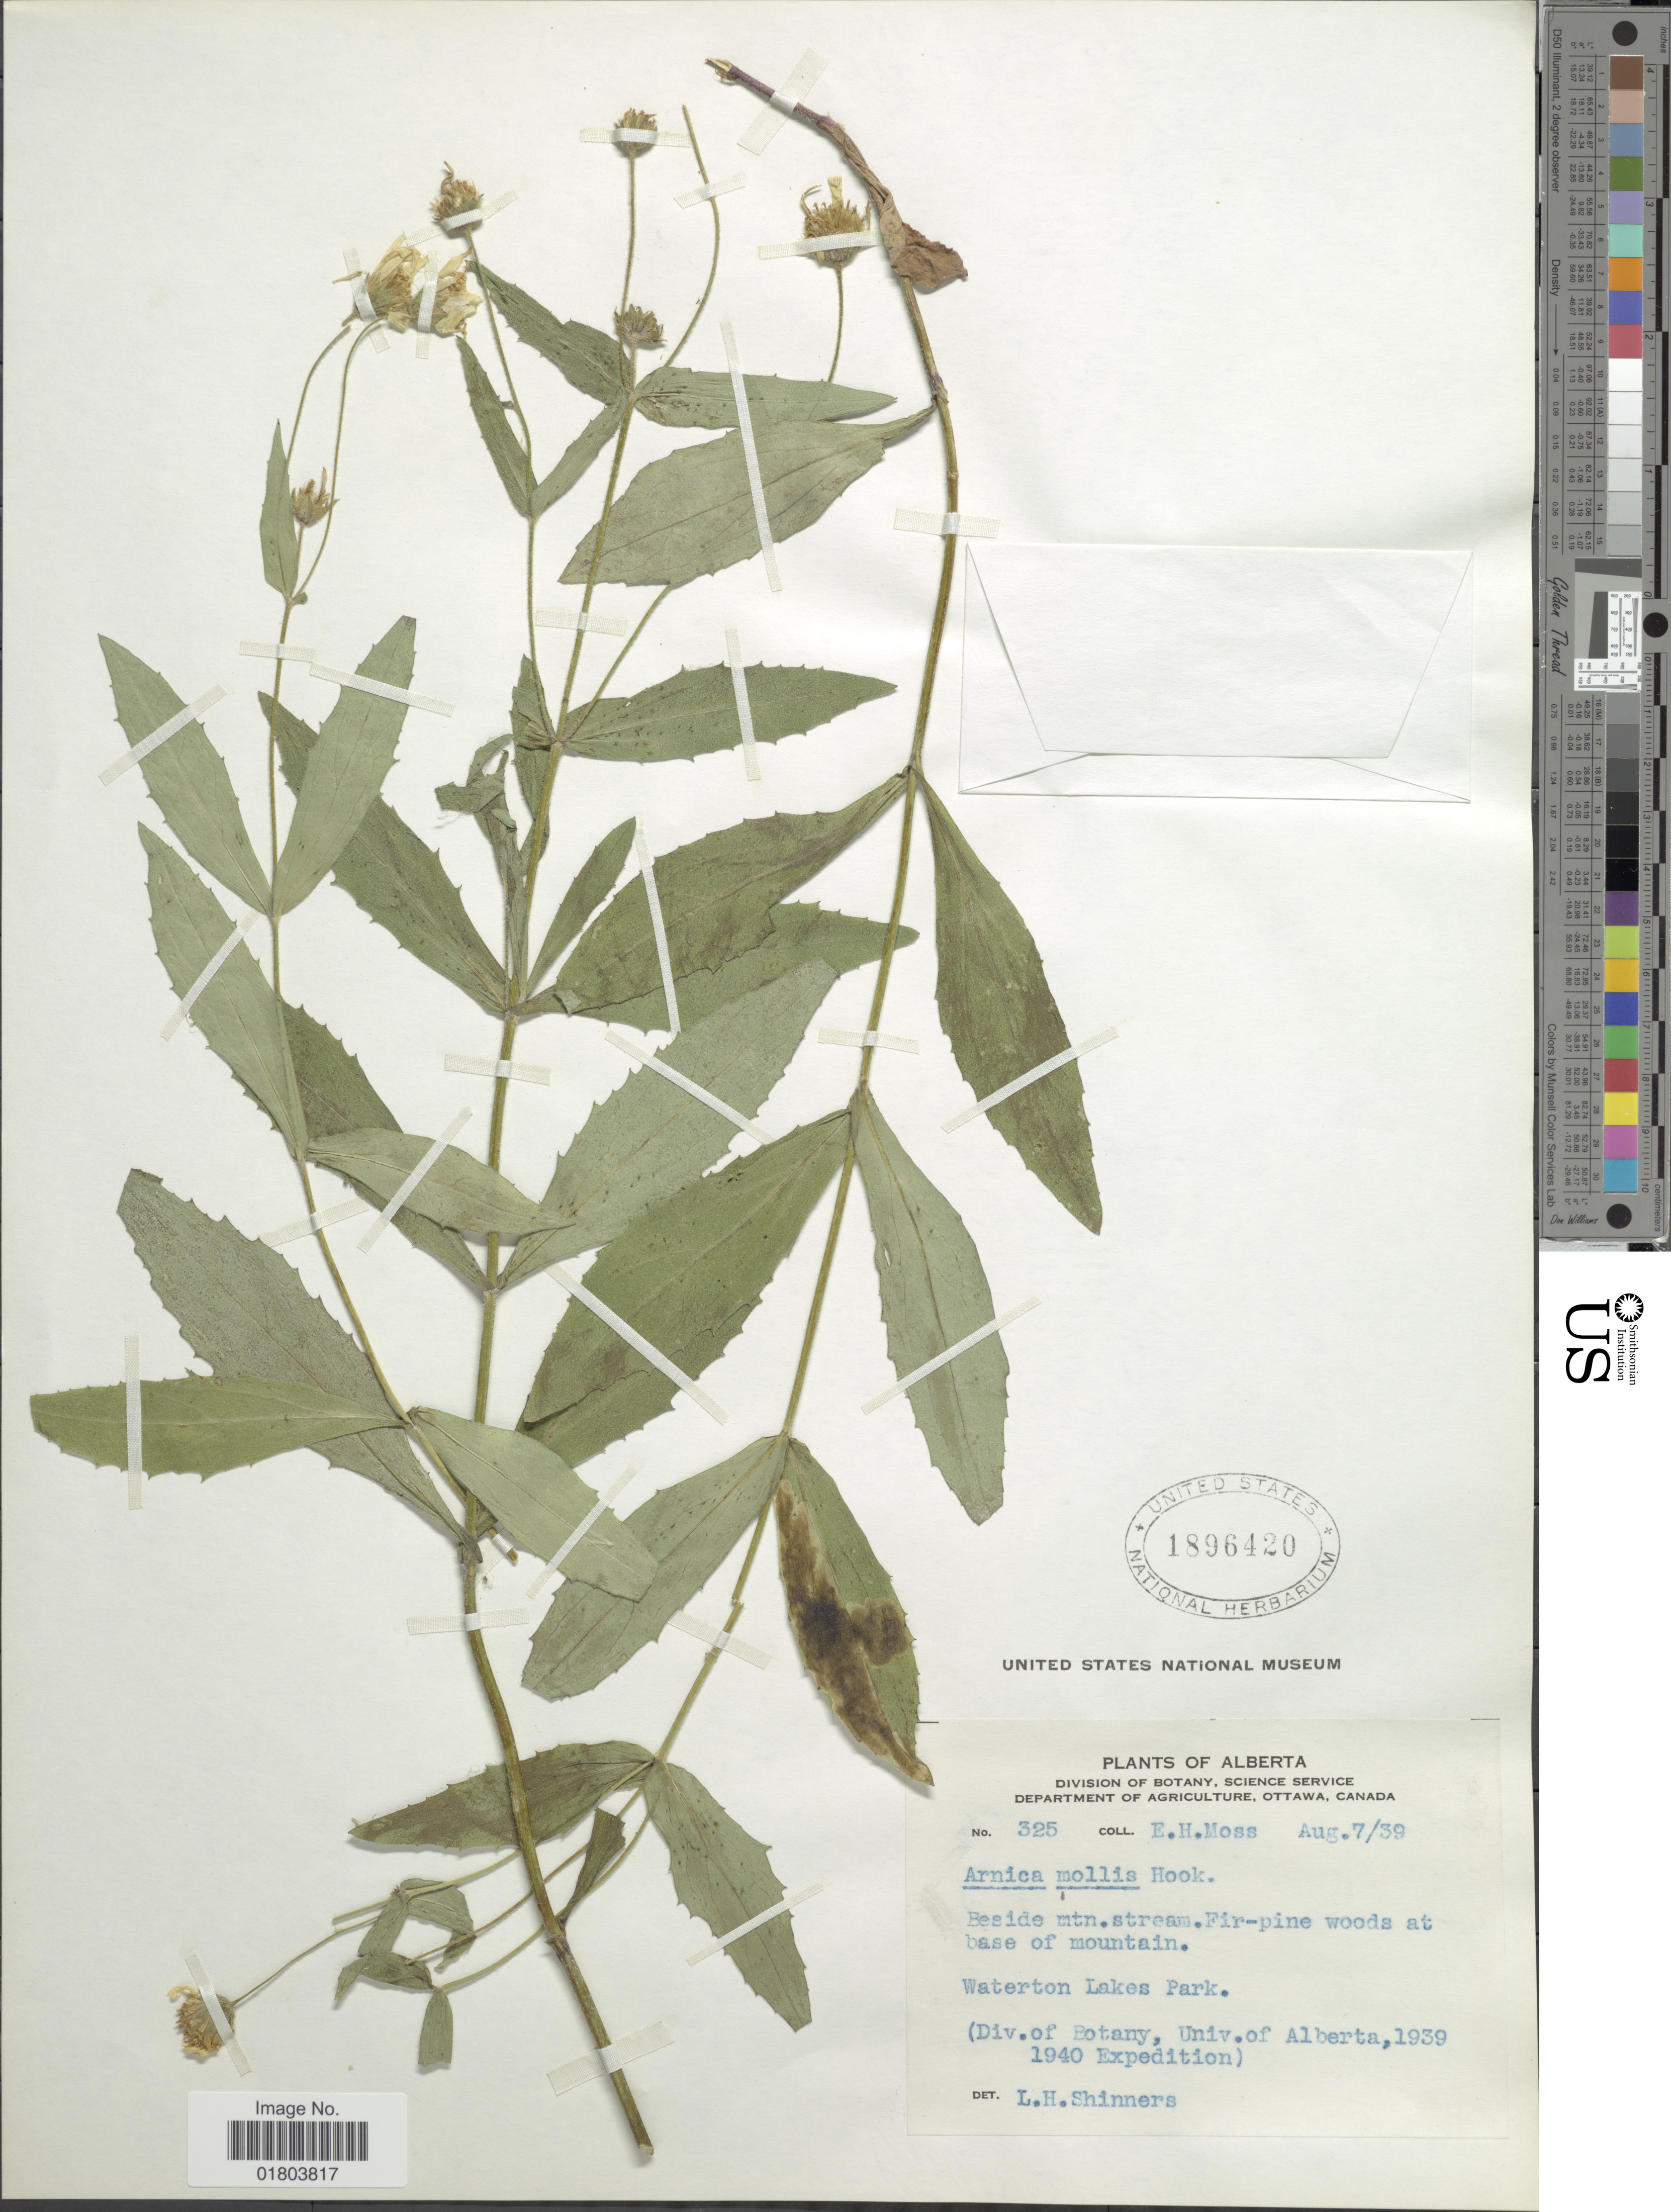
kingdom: Plantae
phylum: Tracheophyta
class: Magnoliopsida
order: Asterales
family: Asteraceae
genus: Arnica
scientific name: Arnica mollis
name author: Hook.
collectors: E. Moss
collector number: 325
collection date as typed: Transcribed d/m/y: 7/8/39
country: Canada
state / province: Alberta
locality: Beside mtn stream. Fir-pine woods at base of mountain, Waterton Lakes Park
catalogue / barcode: US 1896420